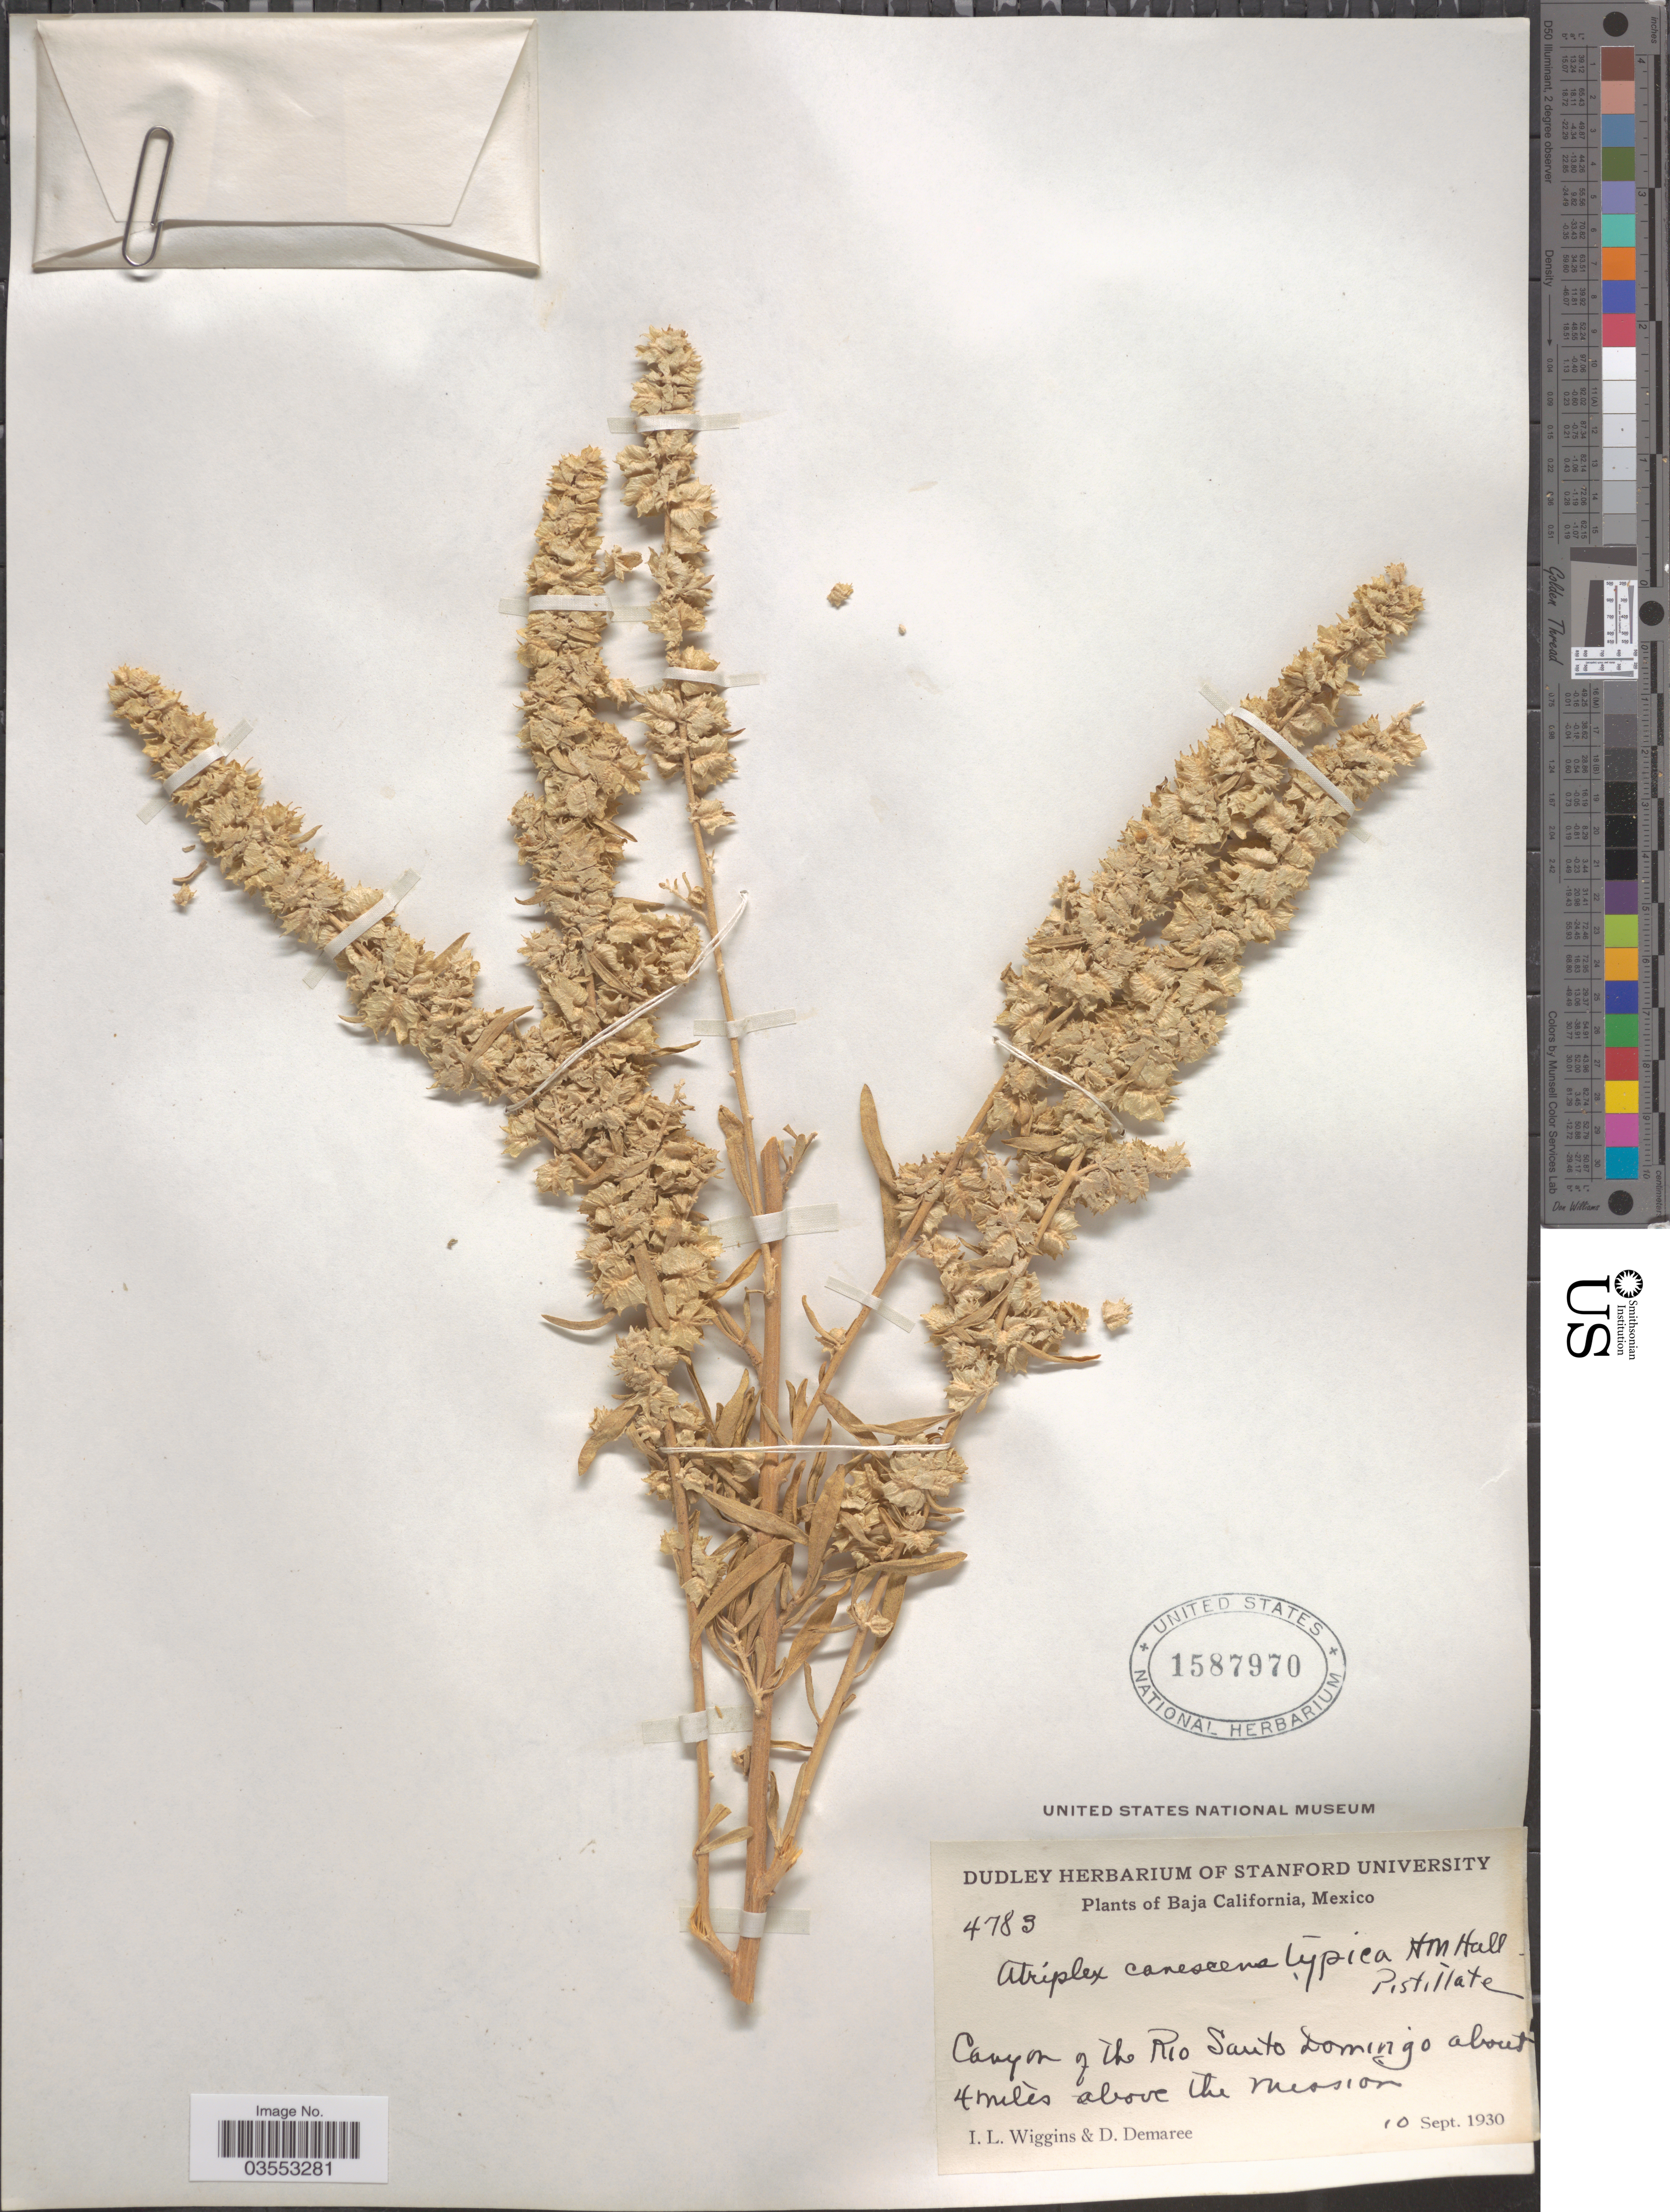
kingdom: Plantae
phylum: Tracheophyta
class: Magnoliopsida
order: Caryophyllales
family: Amaranthaceae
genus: Atriplex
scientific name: Atriplex canescens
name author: (Pursh) Nutt.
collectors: I. L. Wiggins & D. Demaree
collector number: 4783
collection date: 1930-09-10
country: Mexico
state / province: Baja California Norte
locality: Canyon of the Rio Santo Domingo about 4 miles above the Mission.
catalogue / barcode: US 1587970